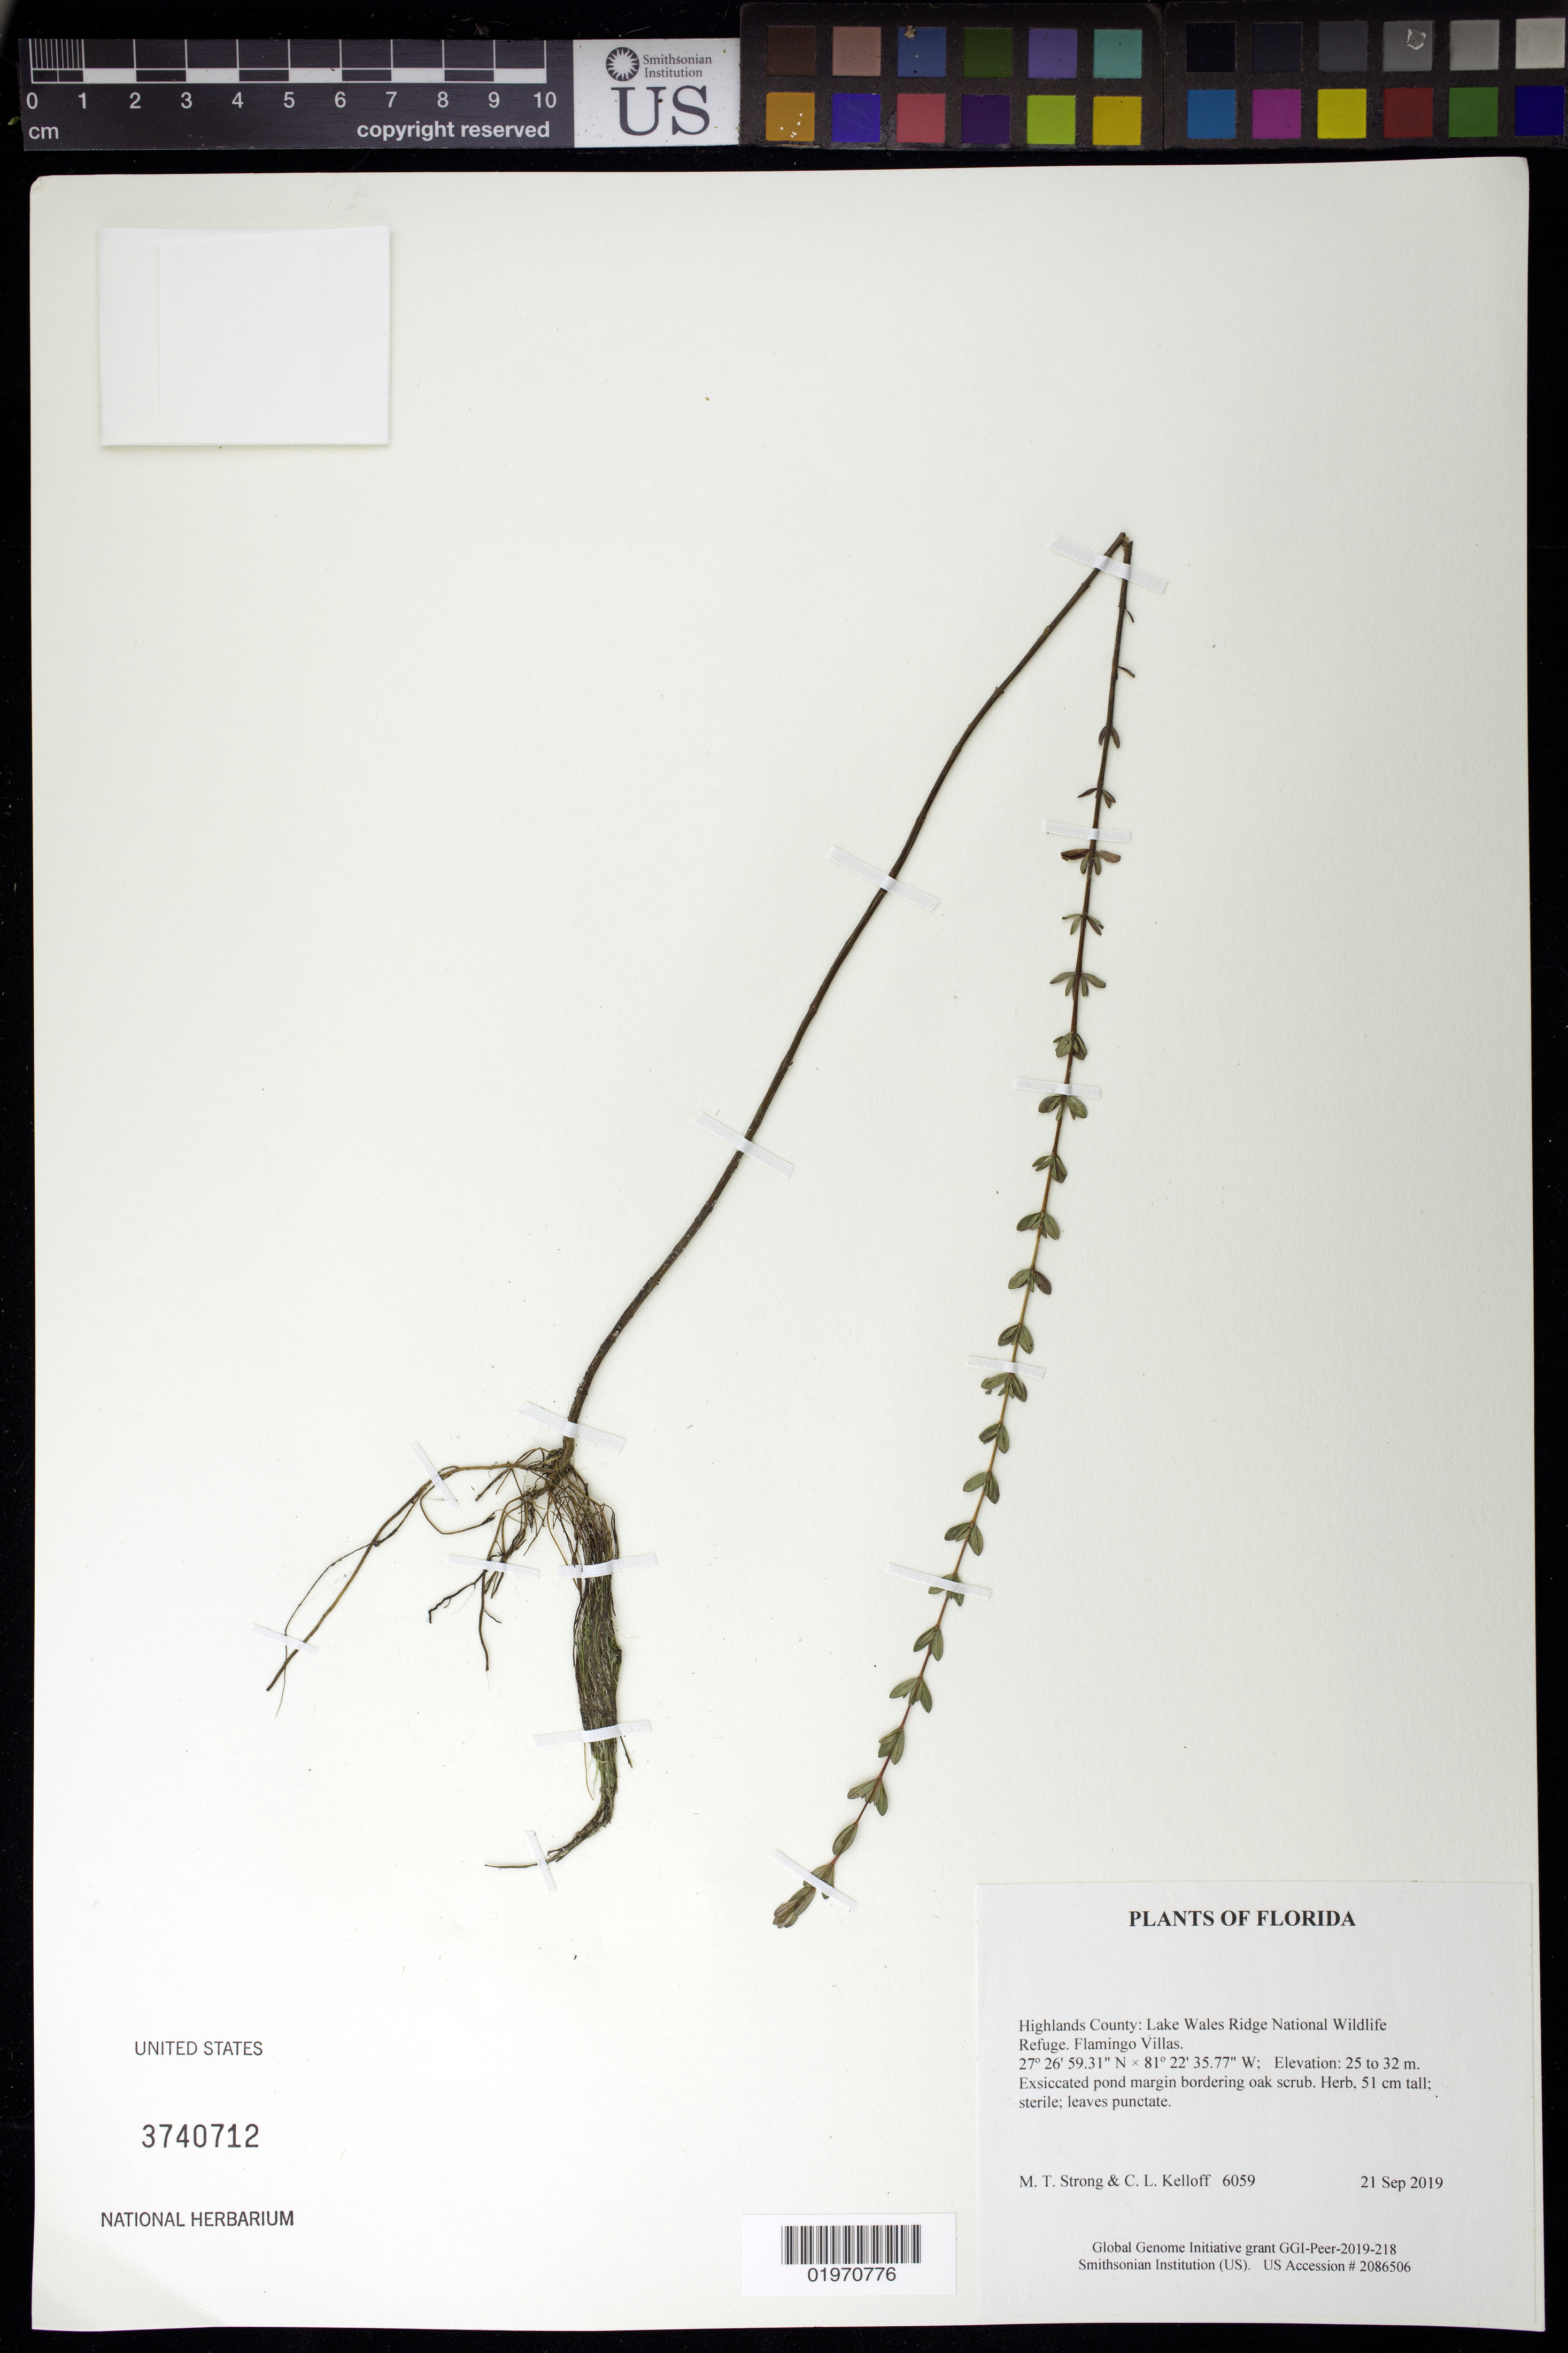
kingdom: Plantae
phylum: Tracheophyta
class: Magnoliopsida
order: Malpighiales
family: Hypericaceae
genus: Hypericum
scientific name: Hypericum sp.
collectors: M. T. Strong & C. L. Kelloff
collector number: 6059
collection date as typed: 21 Sep 2019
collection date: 2019-09-21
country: United States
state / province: Florida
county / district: Highlands County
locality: Lake Wales Ridge National Wildlife Refuge. Flamingo Villas.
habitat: Exsiccated pond margin bordering oak scrub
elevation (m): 25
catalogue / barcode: US 3740712